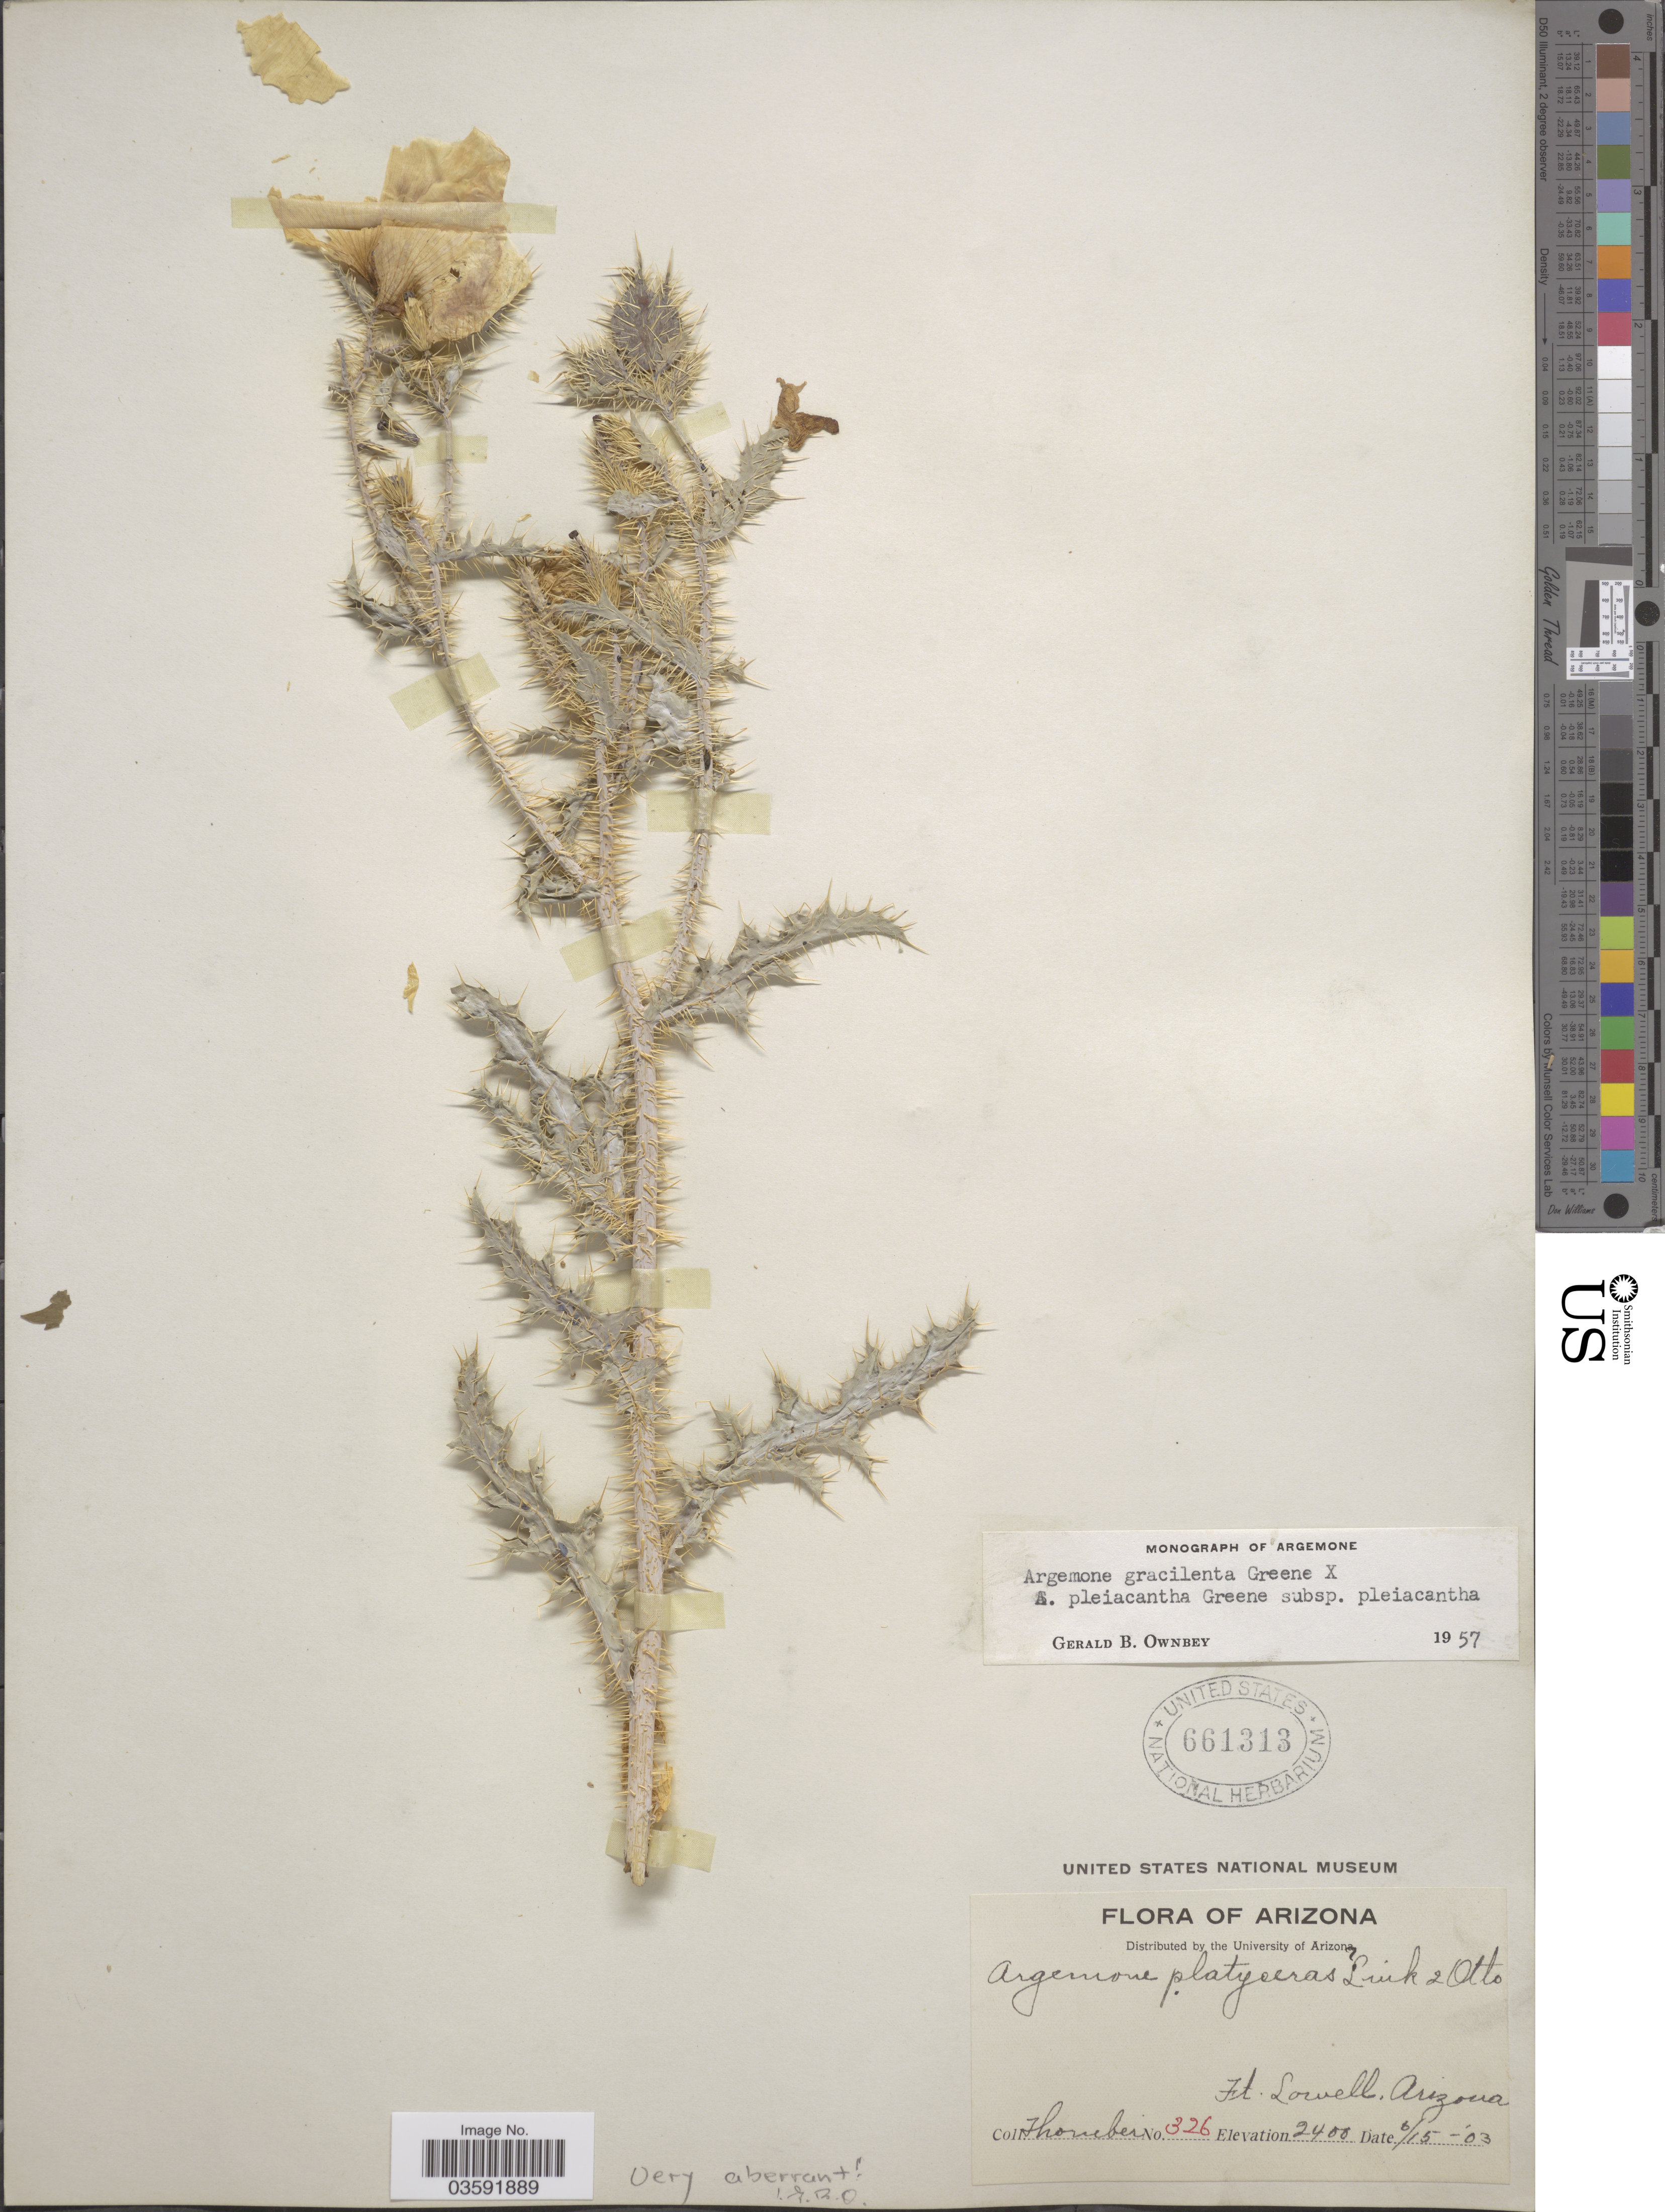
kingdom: Plantae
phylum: Tracheophyta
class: Magnoliopsida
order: Ranunculales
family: Papaveraceae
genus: Argemone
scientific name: Argemone gracilenta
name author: Greene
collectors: -. Thornber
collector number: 326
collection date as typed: Transcribed d/m/y: 15/6/3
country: United States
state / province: Arizona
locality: Ft. Lowell.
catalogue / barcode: US 661313